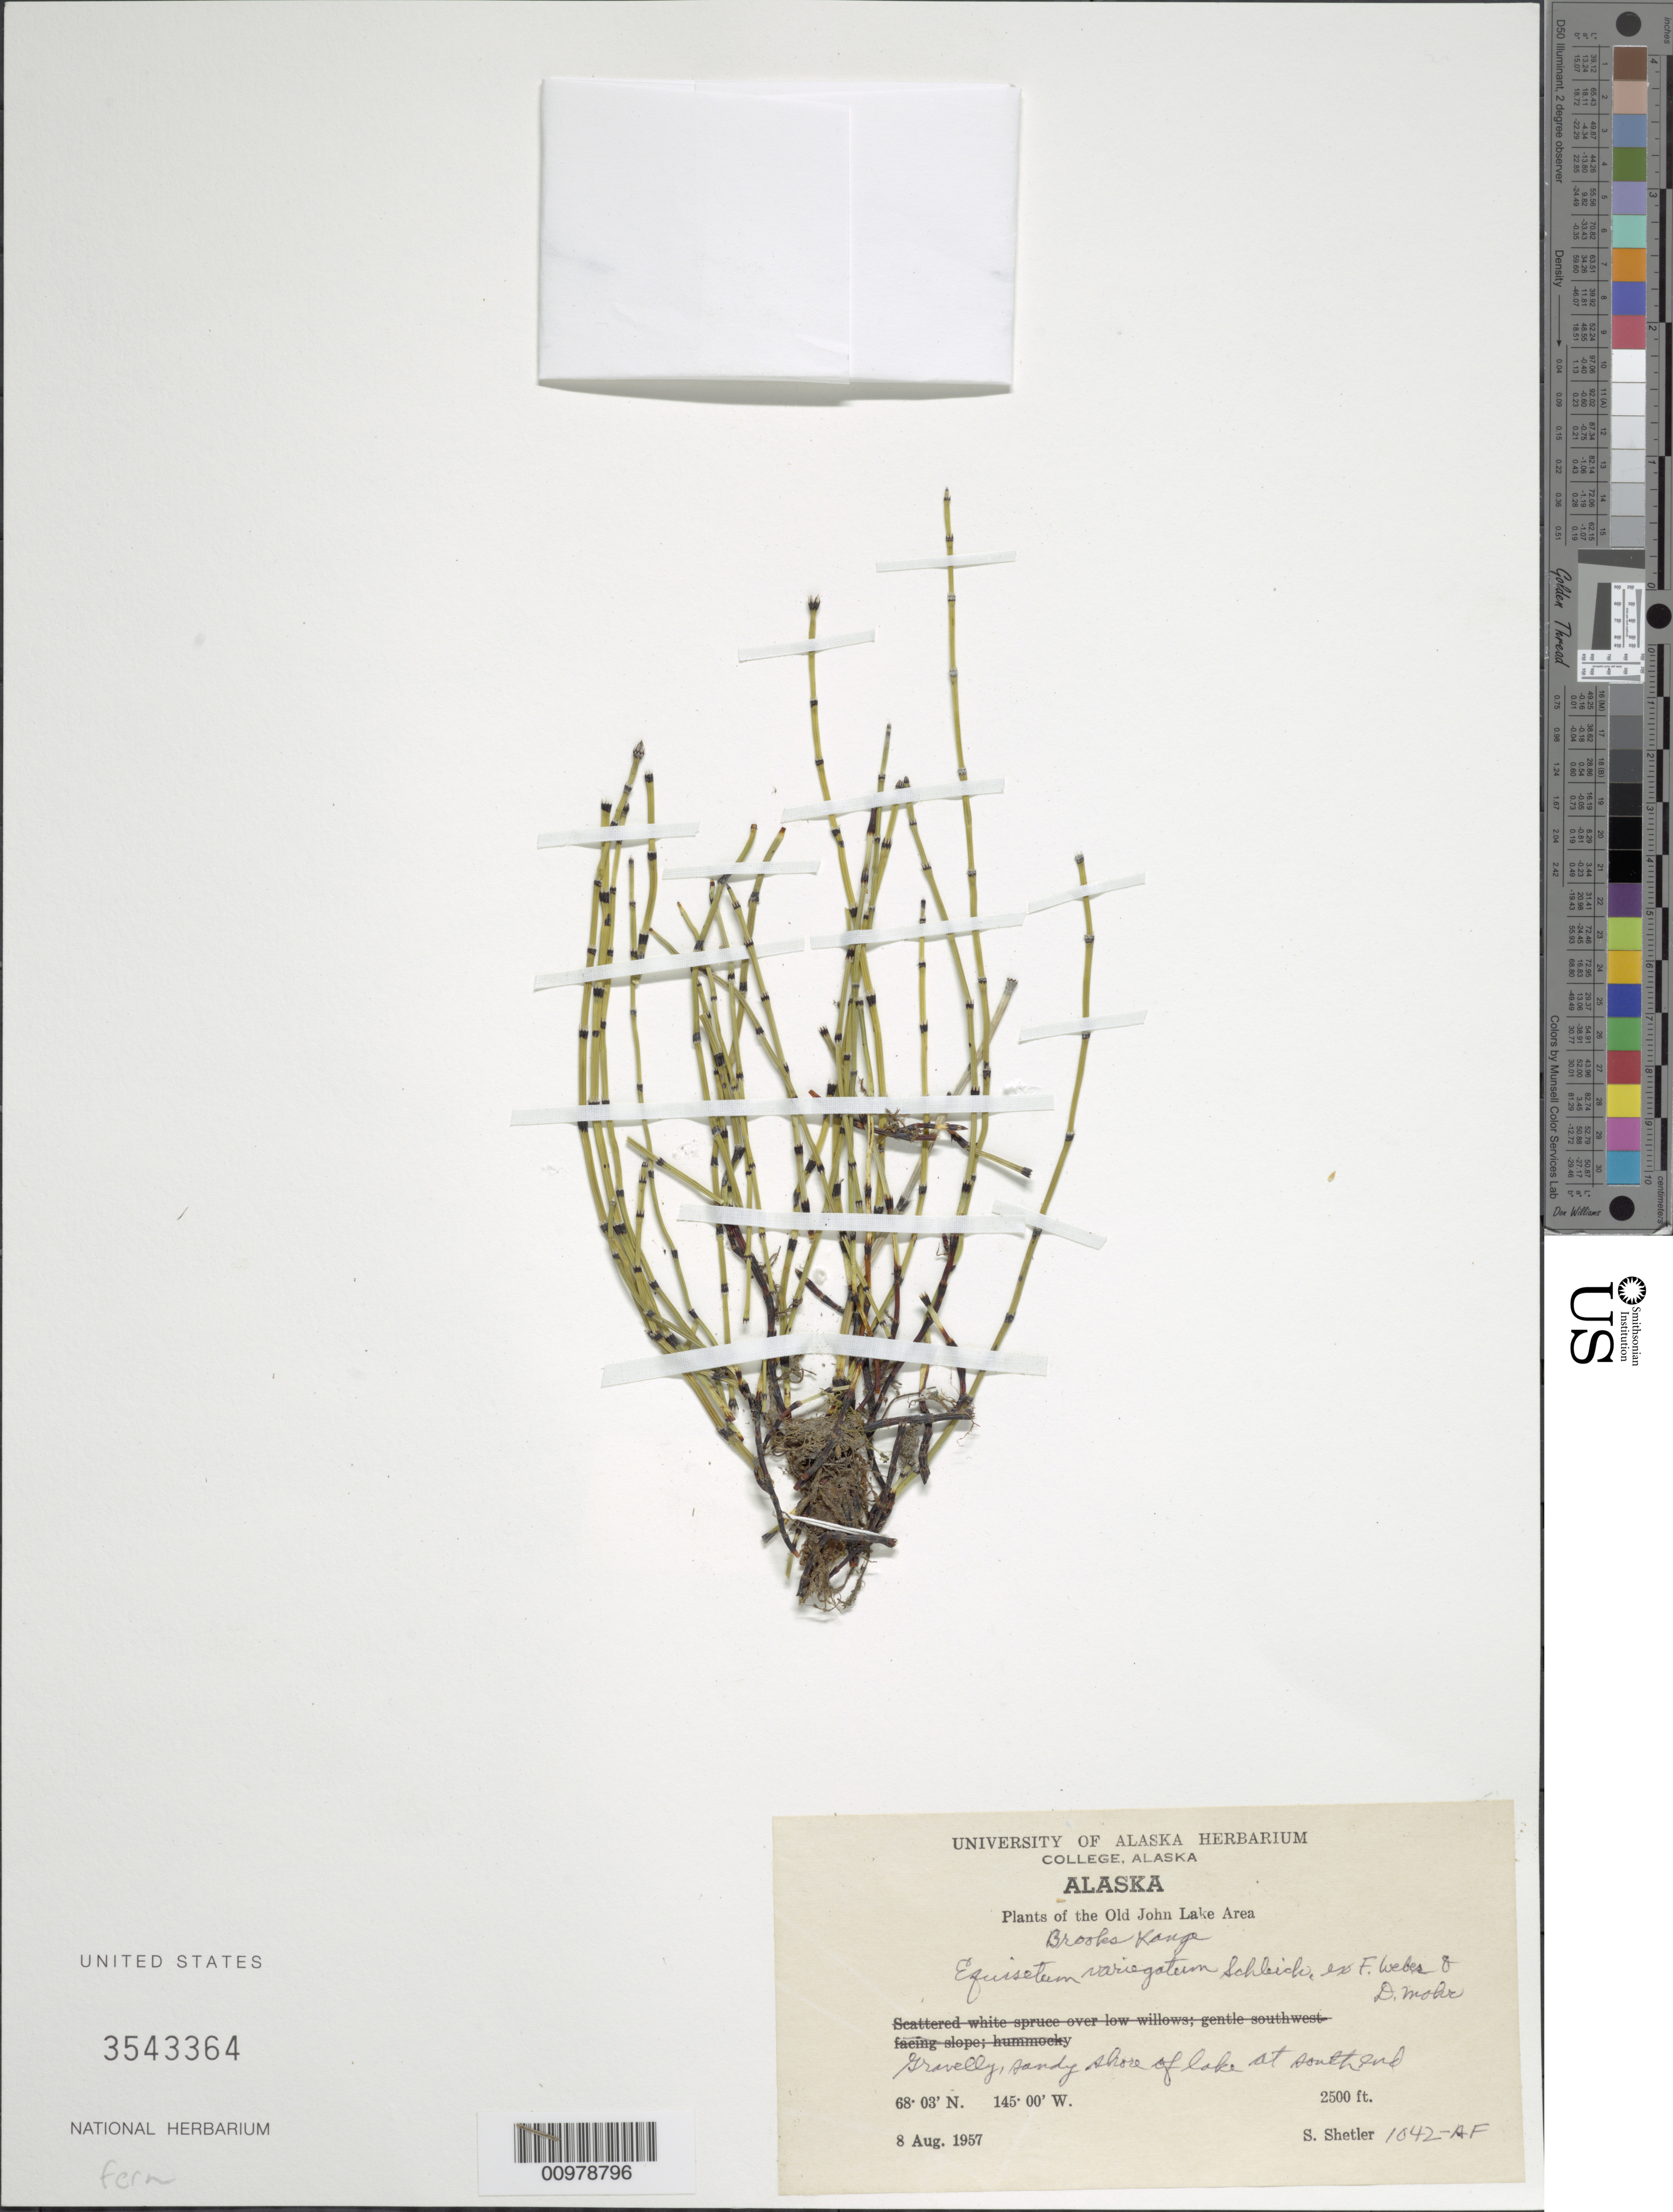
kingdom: Plantae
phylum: Tracheophyta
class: Polypodiopsida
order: Equisetales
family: Equisetaceae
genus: Equisetum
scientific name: Equisetum variegatum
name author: Schleich. ex F. Weber & D. Mohr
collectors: S. Shetler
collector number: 1042AF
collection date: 1957-08-08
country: United States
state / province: Alaska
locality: Old John Lake Area, Brooks Range. Sandy shore of lake at south end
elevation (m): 762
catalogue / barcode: US 3543364